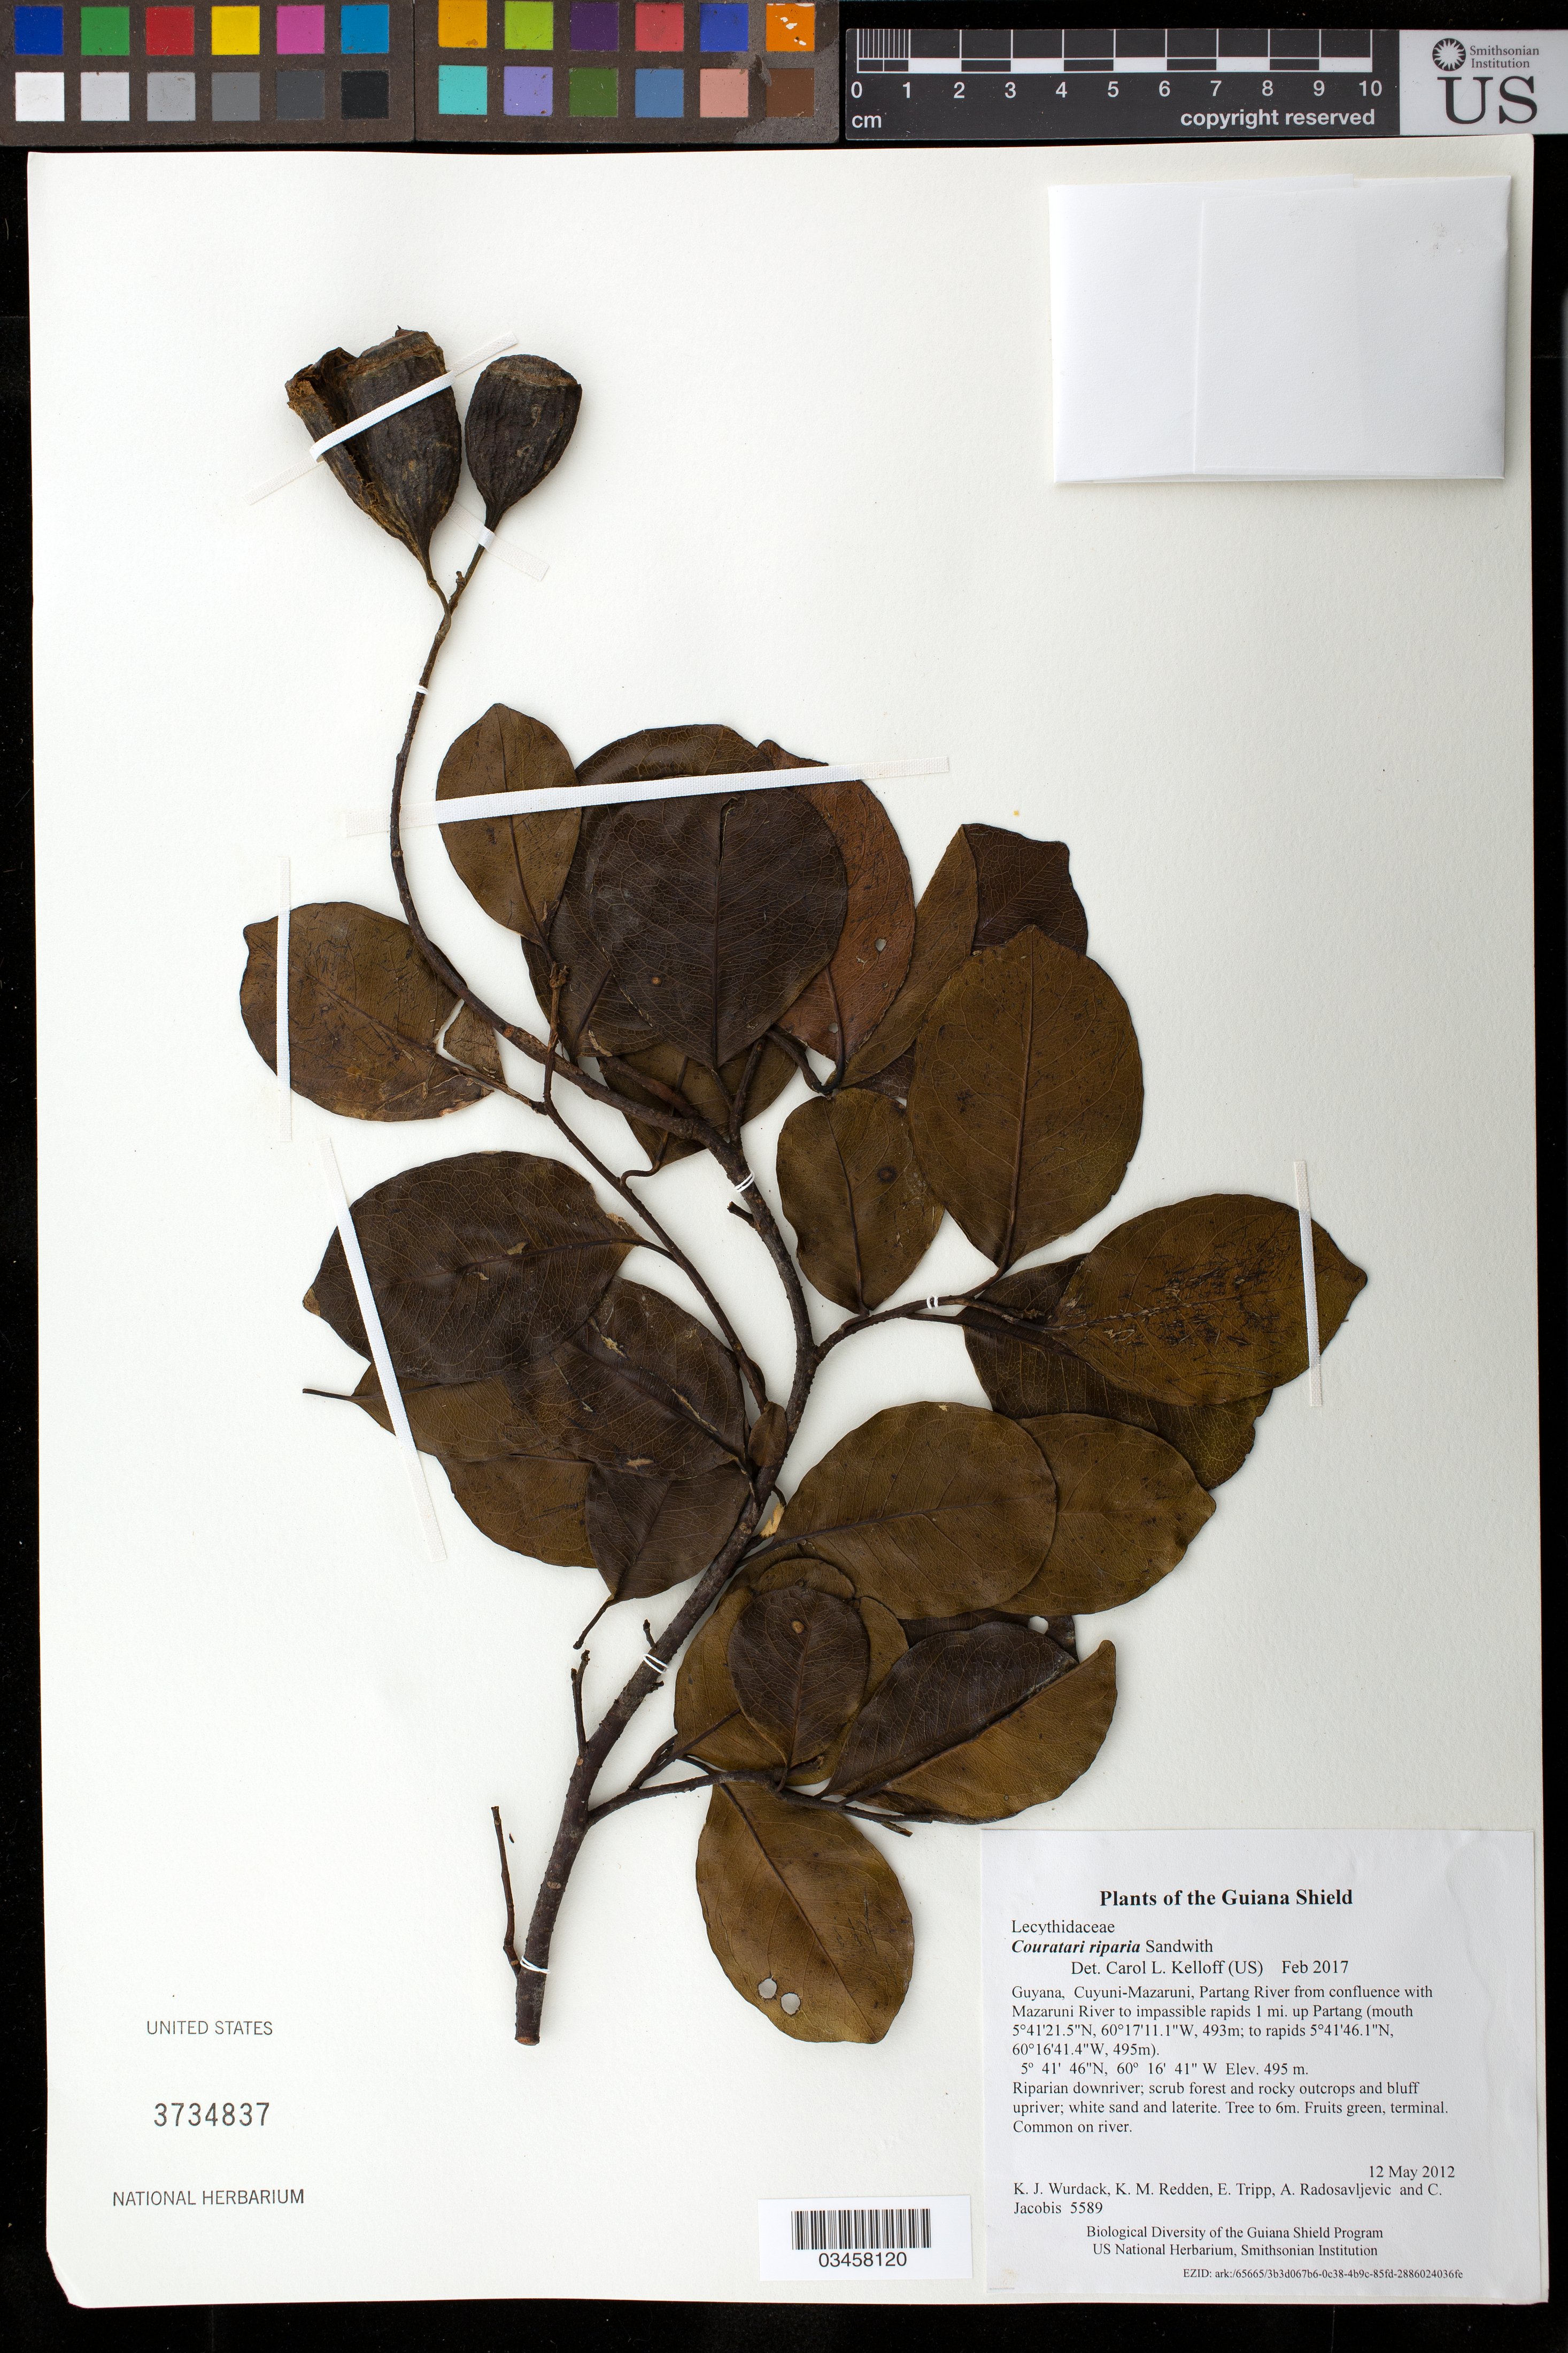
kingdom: Plantae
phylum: Tracheophyta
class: Magnoliopsida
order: Ericales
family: Lecythidaceae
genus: Couratari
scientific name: Couratari riparia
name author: Sandwith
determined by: Kelloff, Carol L., (US), Smithsonian Institution - National Museum of Natural History (UNITED STATES)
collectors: K. Wurdack, K. M. Redden, E. Tripp, A. Radosavljevic & C. Jacobis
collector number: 5589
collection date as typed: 12 May 2012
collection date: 2012-05-12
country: Guyana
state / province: Cuyuni-Mazaruni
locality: Partang River from confluence with Mazaruni River to impassible rapids 1 mi. up Partang (mouth 5°41'21.5"N, 60°17'11.1"W, 493m; to rapids 5°41'46.1"N, 60°16'41.4"W, 495m)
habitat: Riparian downriver; scrub forest and rocky outcrops and bluff upriver; white sand and laterite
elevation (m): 495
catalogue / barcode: US 3734837